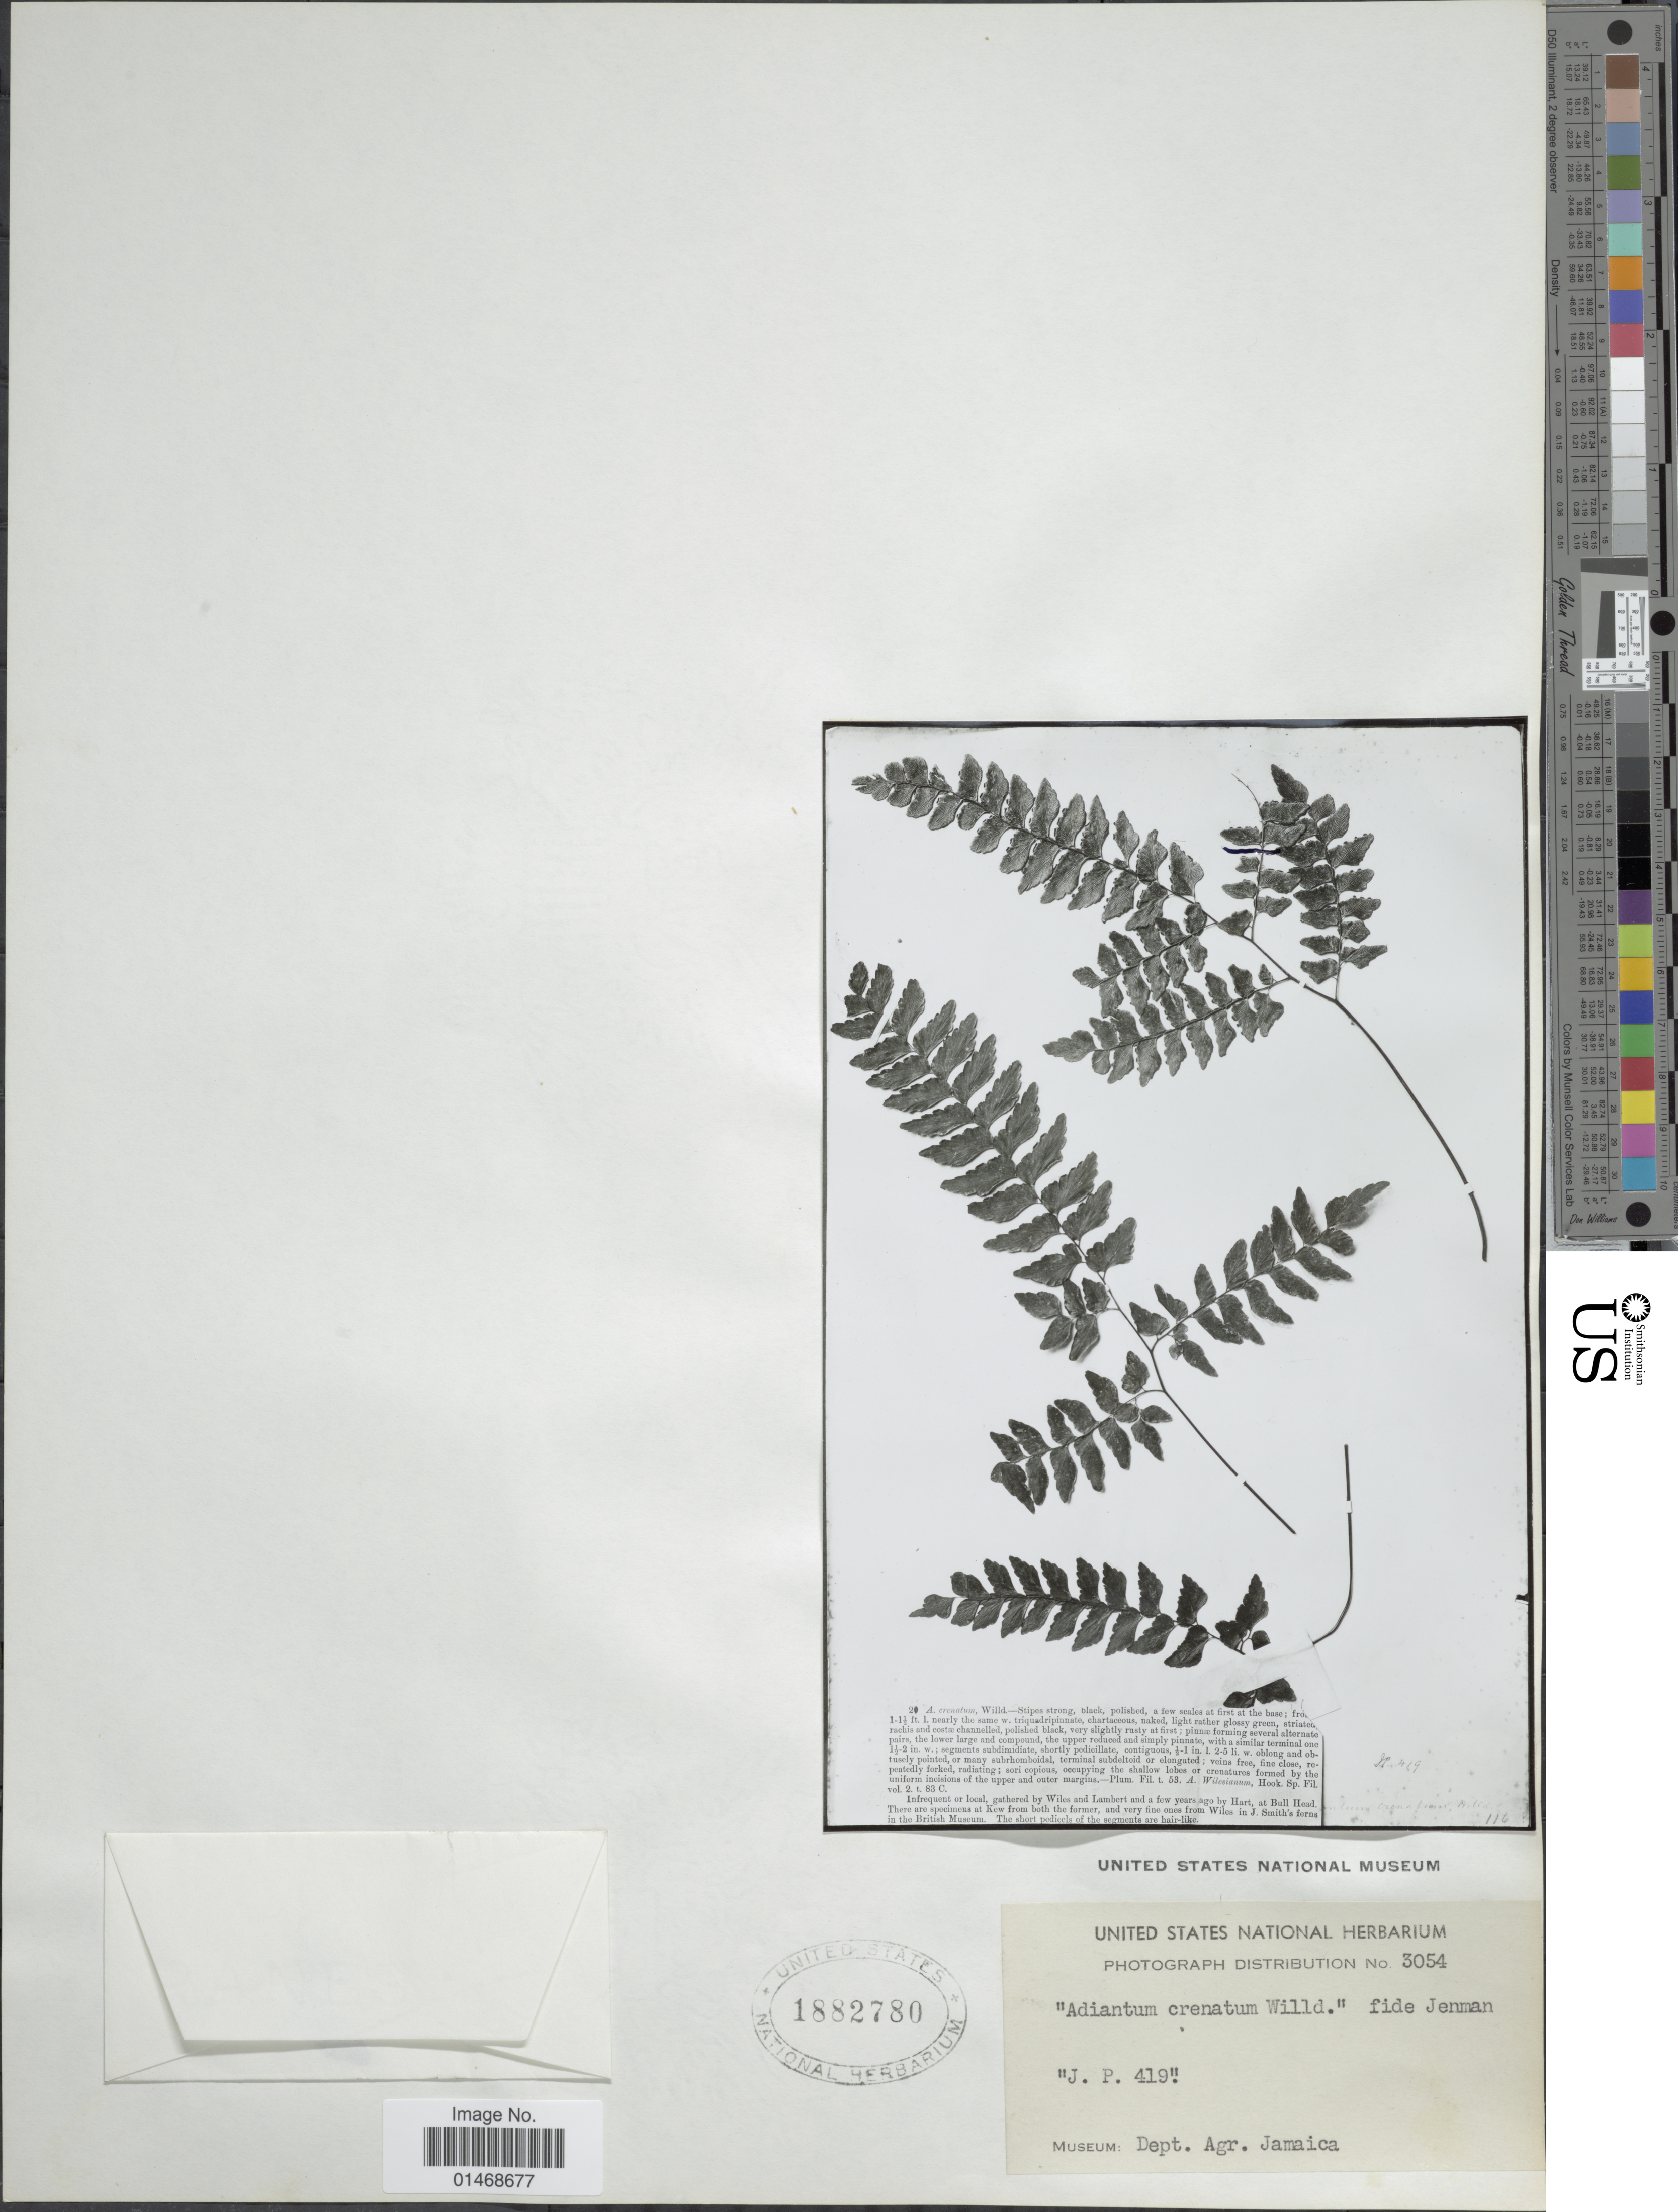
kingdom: Plantae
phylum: Tracheophyta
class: Polypodiopsida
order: Polypodiales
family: Pteridaceae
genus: Adiantum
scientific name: Adiantum cultratum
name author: J. Sm. ex Hook.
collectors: J.P.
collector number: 419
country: Jamaica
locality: Dept. Agr. jamaica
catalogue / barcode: US 1882780